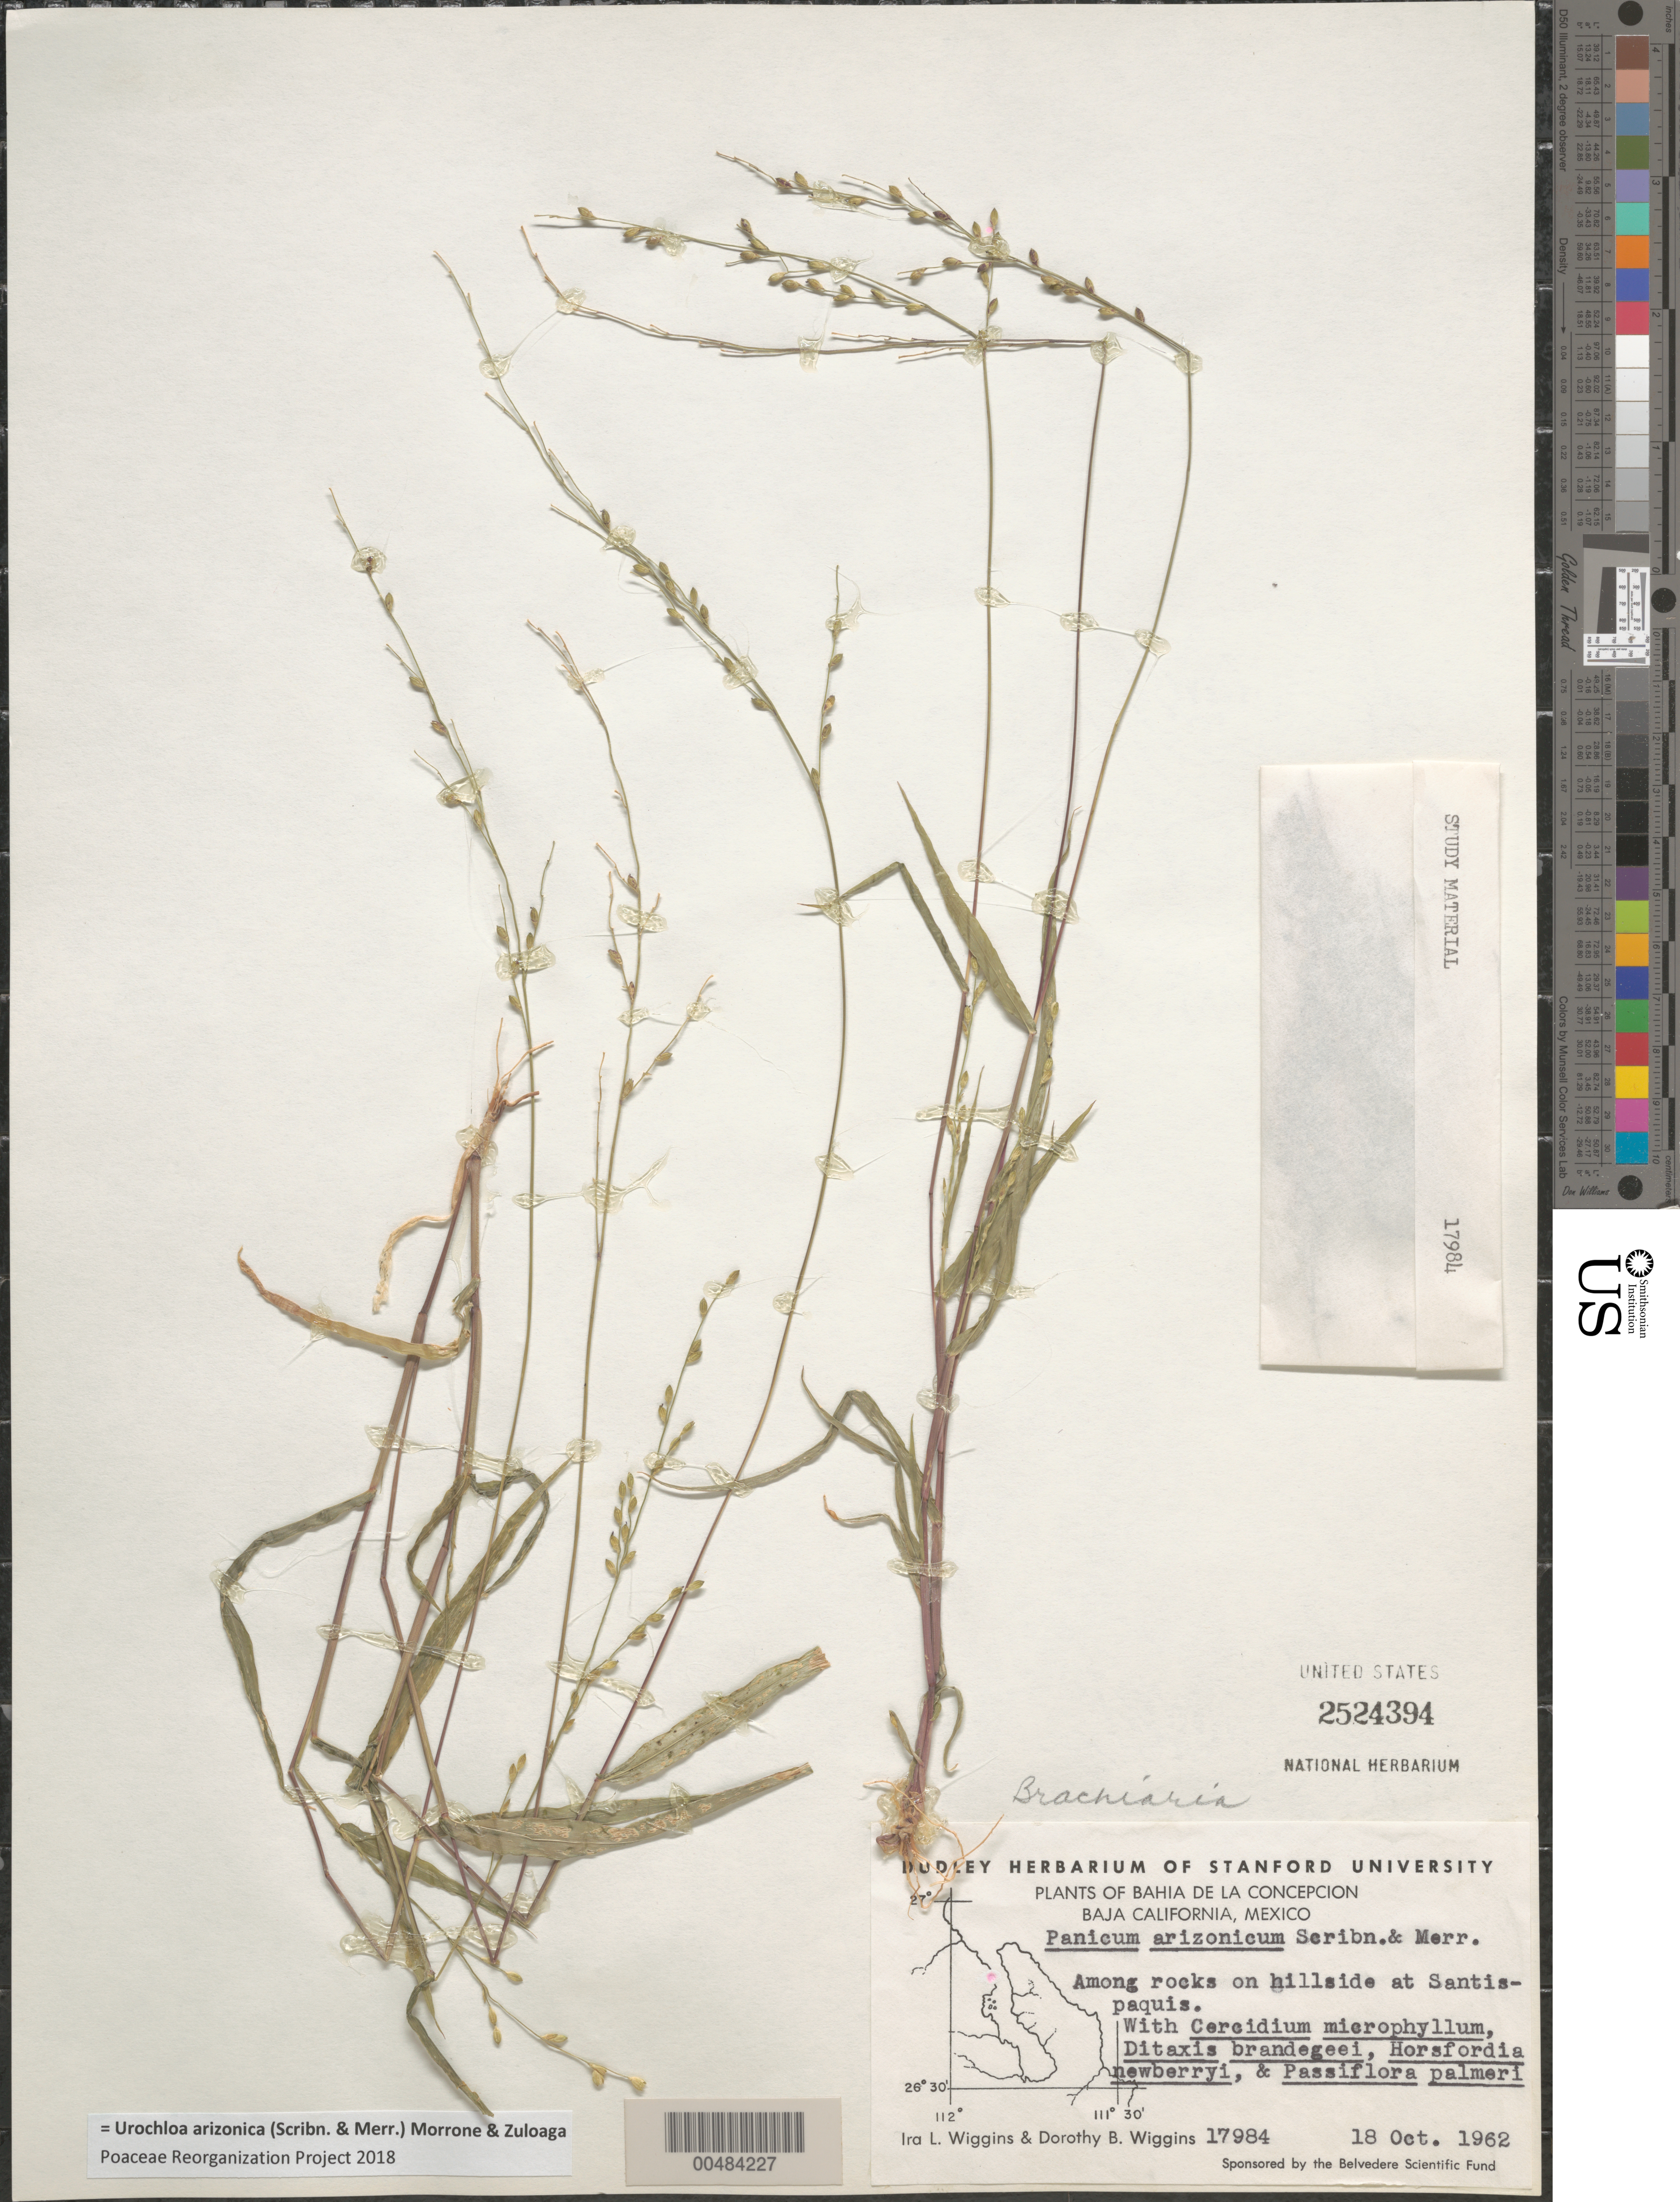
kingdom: Plantae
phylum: Tracheophyta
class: Liliopsida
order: Poales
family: Poaceae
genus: Brachiaria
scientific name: Brachiaria arizonicum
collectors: I. L. Wiggins & D. B. Wiggins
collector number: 17984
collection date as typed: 18 Oct 1962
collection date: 1962-10-18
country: Mexico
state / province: Baja California Sur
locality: Bahia de la Concepcion, at Santispaquis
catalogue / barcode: US 2524394